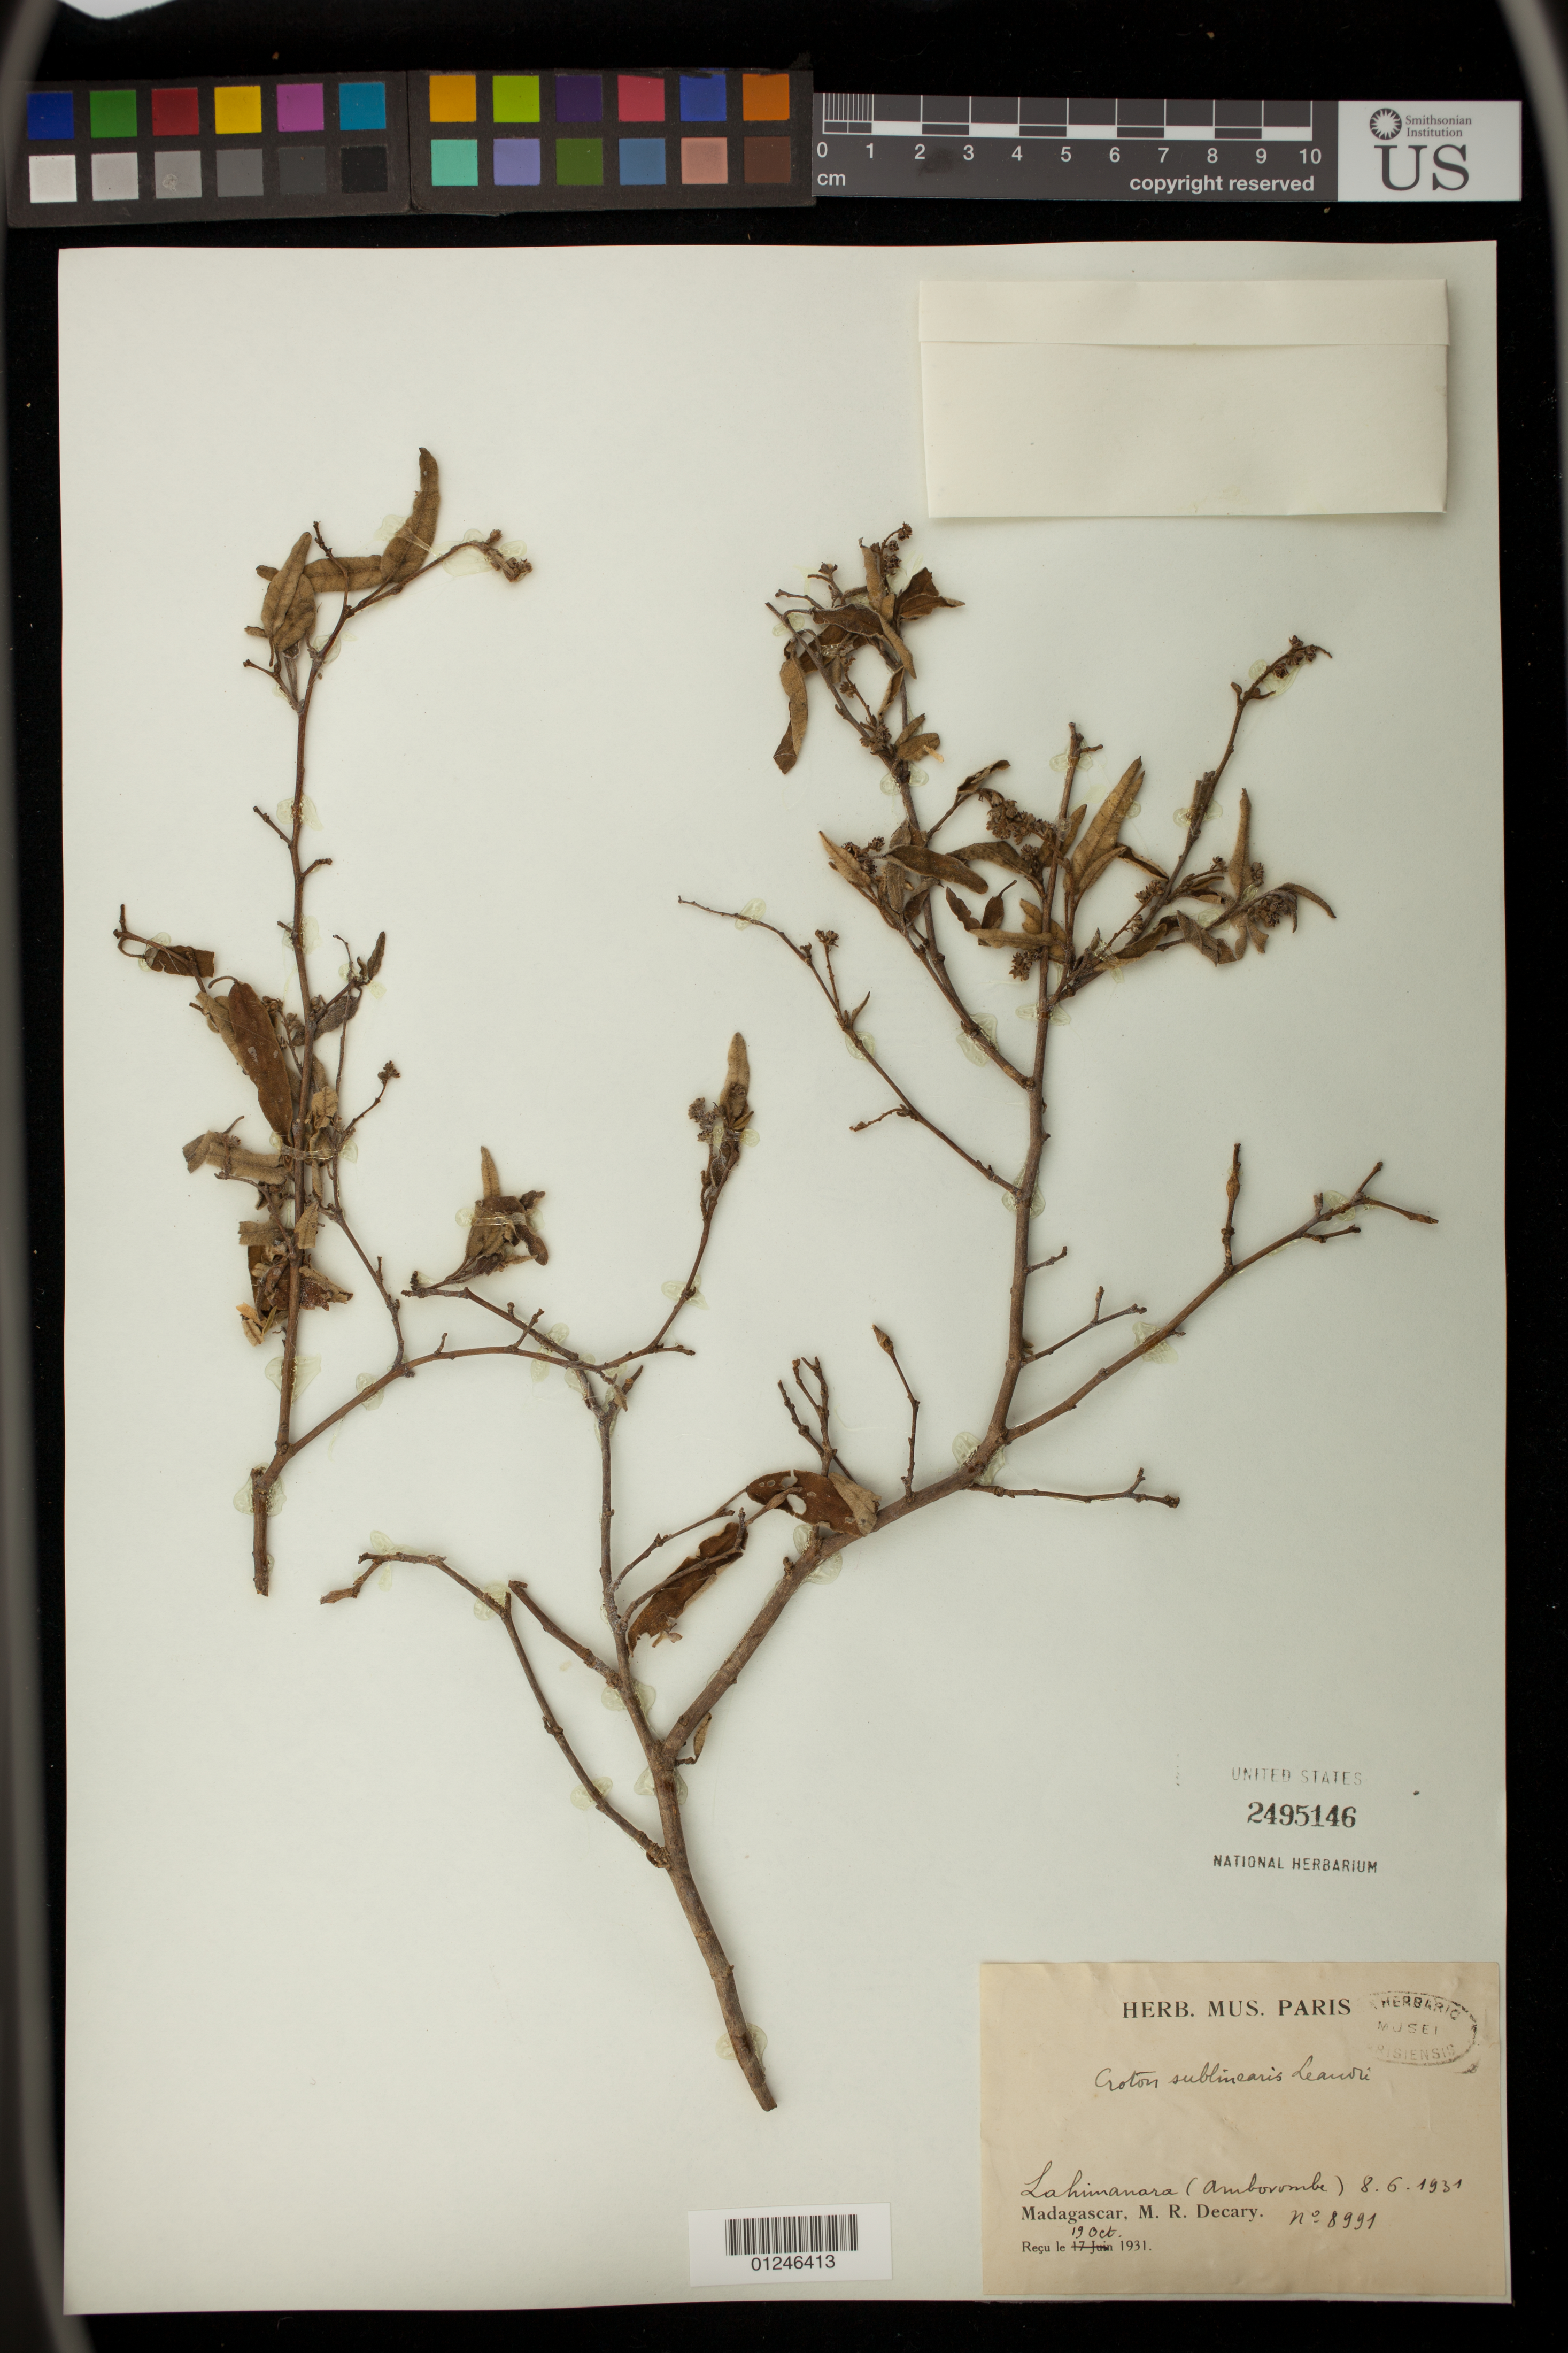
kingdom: Plantae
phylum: Tracheophyta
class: Magnoliopsida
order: Malpighiales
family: Euphorbiaceae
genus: Croton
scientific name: Croton meridionalis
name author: Leandri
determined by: Berry, P. E., (WIS), University of Wisconsin - Madison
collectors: R. Decary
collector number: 8991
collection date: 1931-06-08/1931-10-19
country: Madagascar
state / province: Atsimo-Andrefana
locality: Lahimanara (Amborombe)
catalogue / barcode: US 2495146